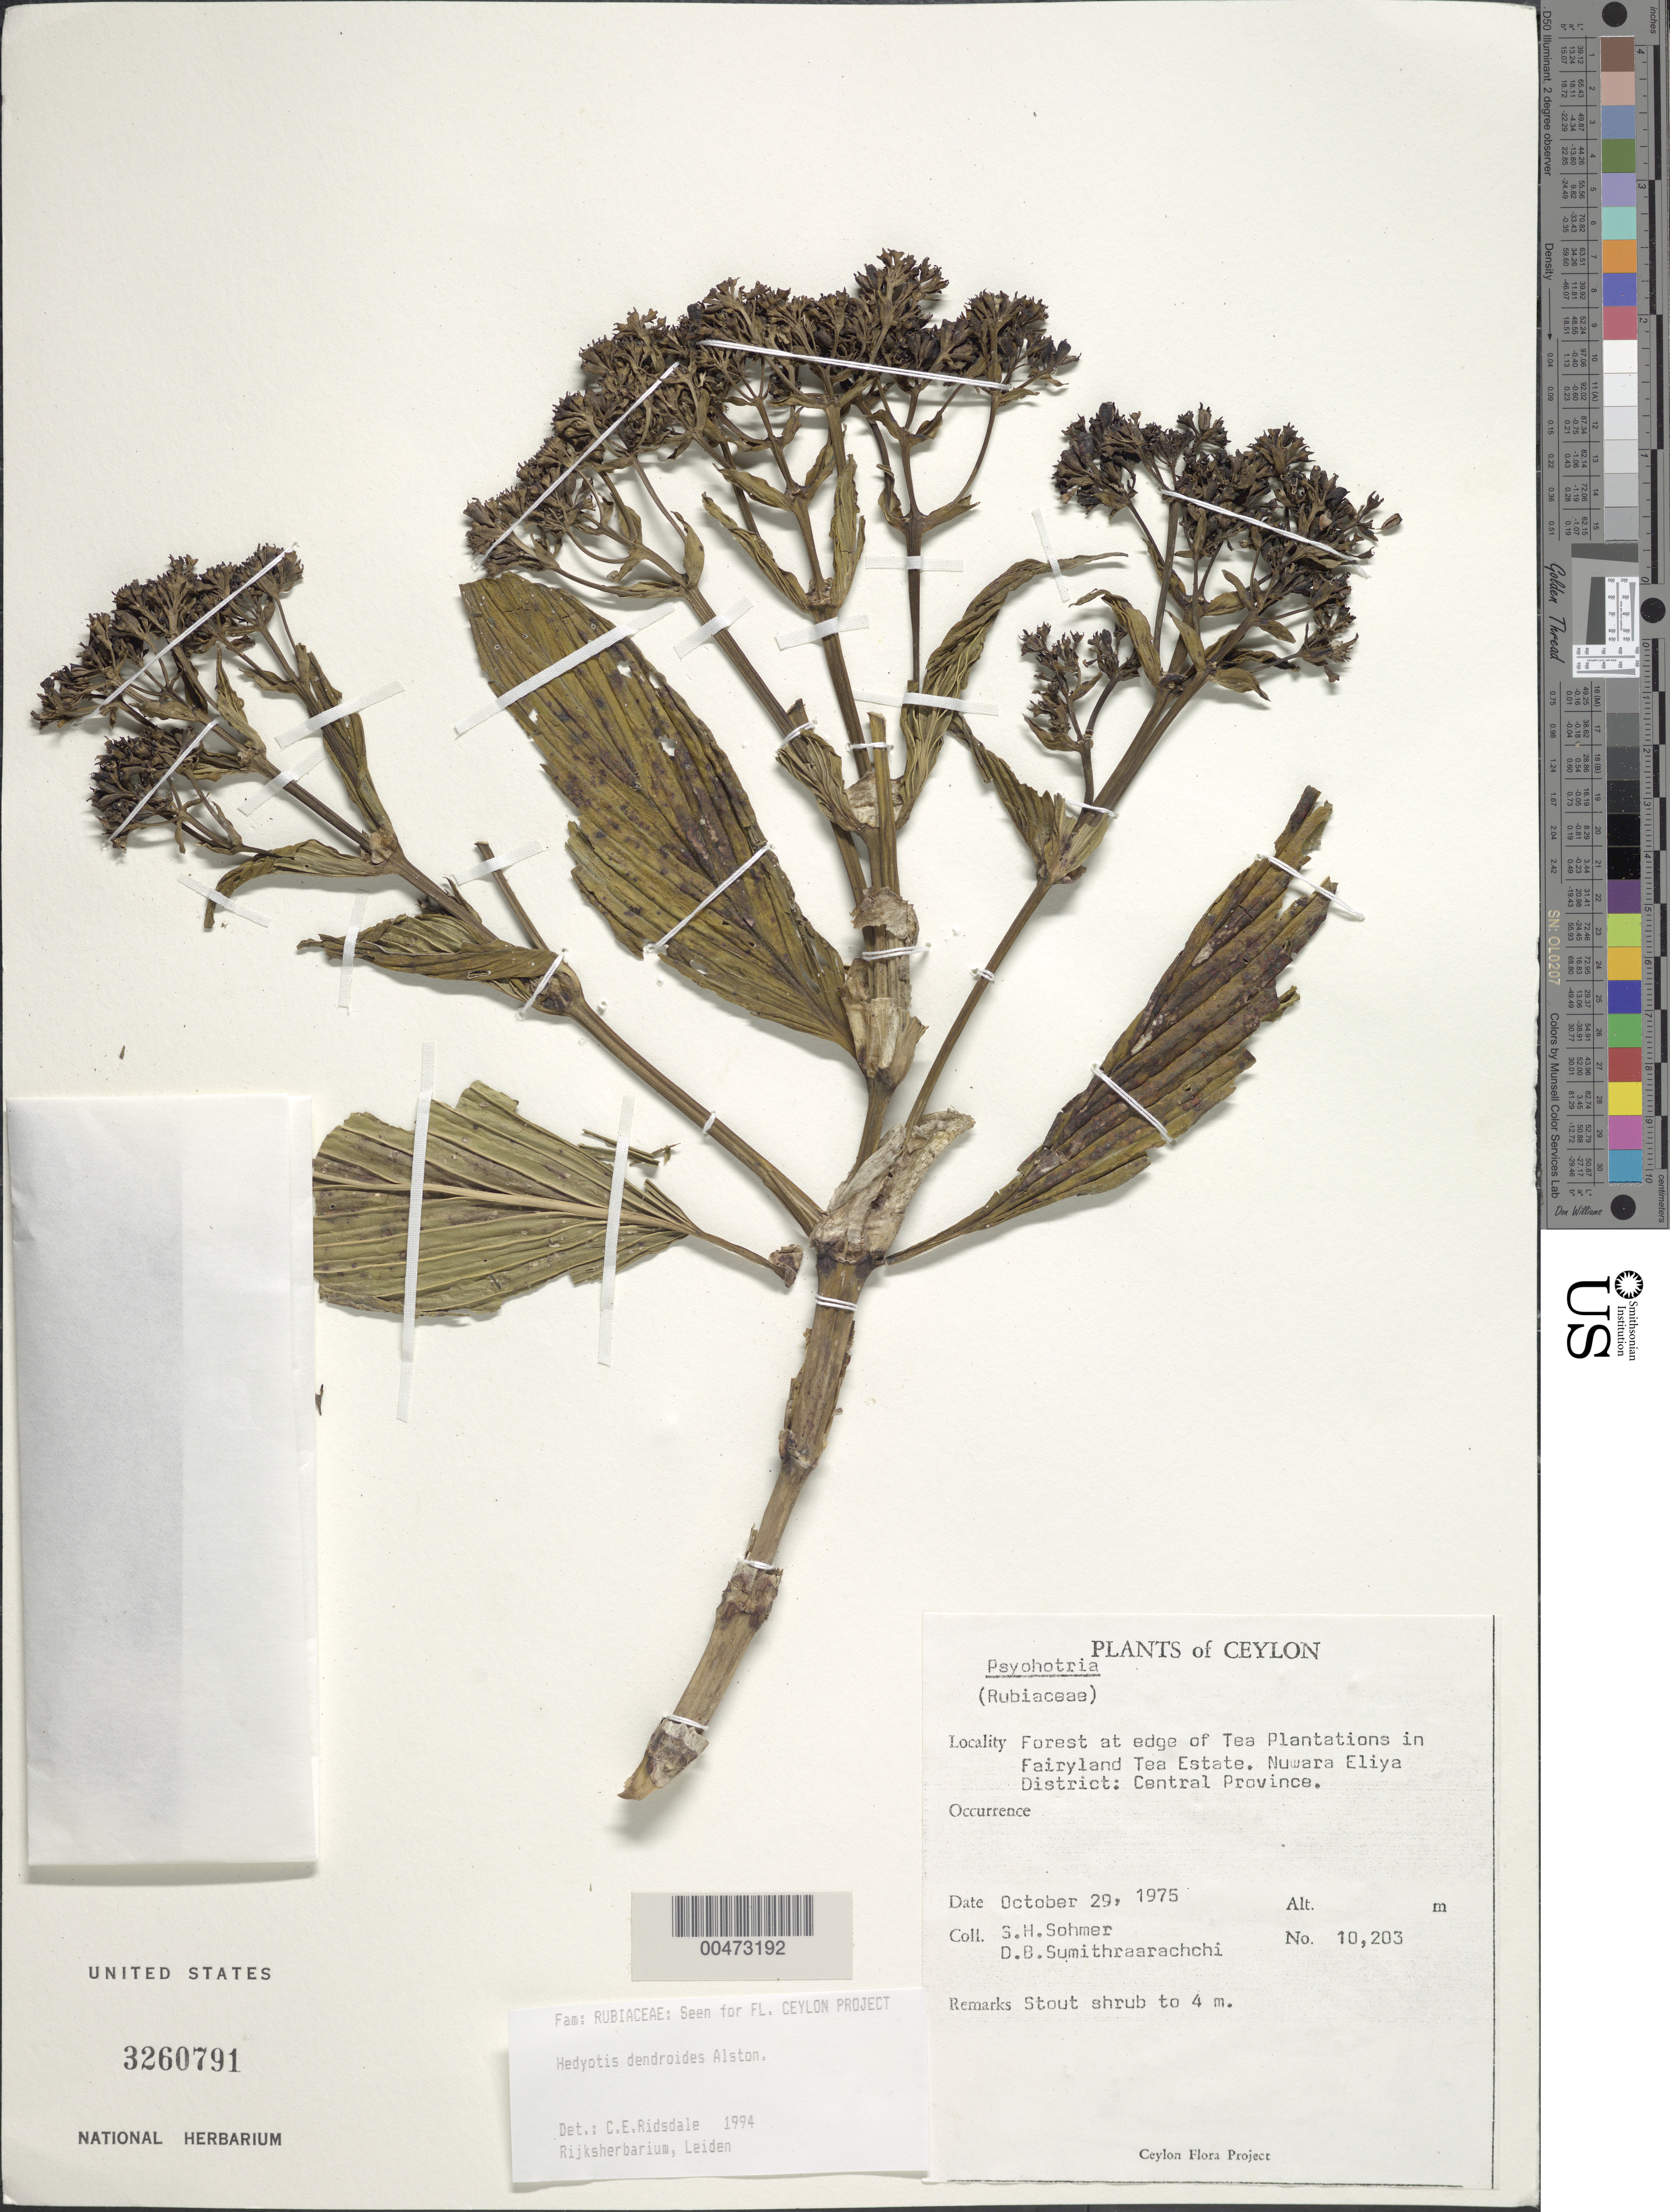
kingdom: Plantae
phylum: Tracheophyta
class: Magnoliopsida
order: Gentianales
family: Rubiaceae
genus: Hedyotis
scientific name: Hedyotis dendroides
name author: Alston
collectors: S. H. Sohmer & D. B. Sumithraarachchi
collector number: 10203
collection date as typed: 29 Oct 1975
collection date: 1975-10-29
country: Sri Lanka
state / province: Central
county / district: Nuwara Eliya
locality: edge of tea plantations in Fairyland Tea Estate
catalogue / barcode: US 3260791